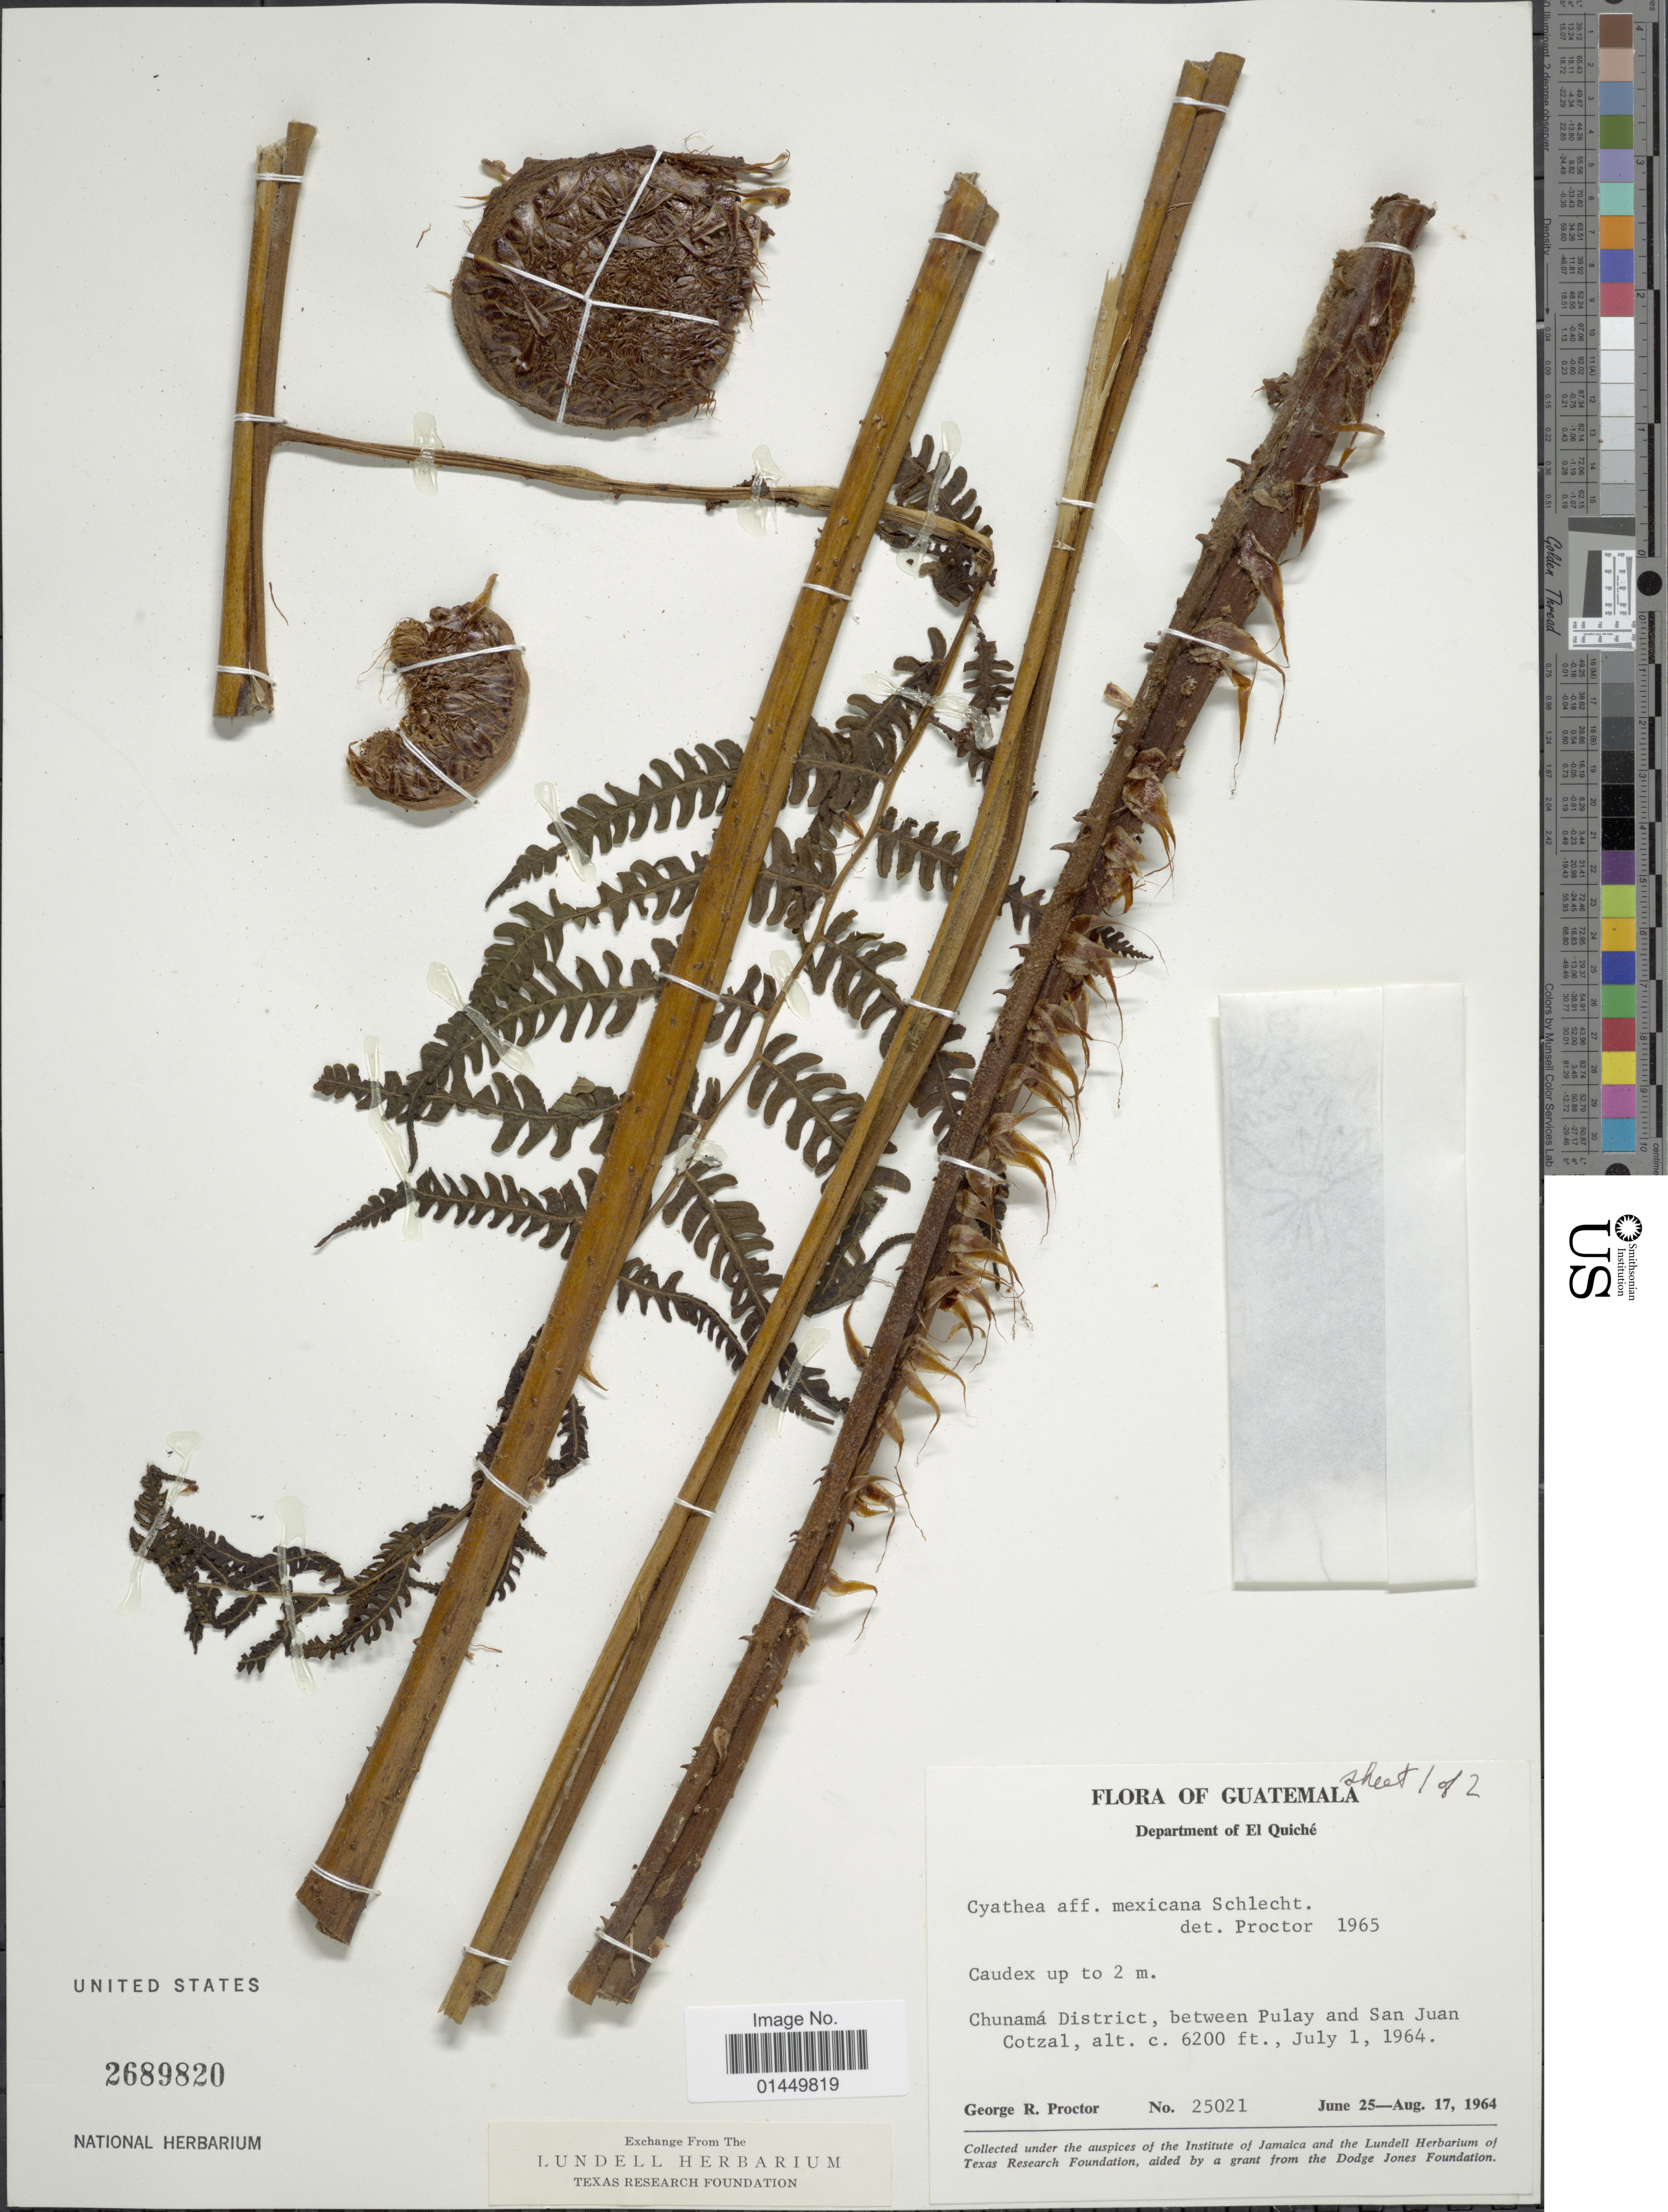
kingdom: Plantae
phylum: Tracheophyta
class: Polypodiopsida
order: Cyatheales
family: Cyatheaceae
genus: Cyathea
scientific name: Cyathea sp.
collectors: G. R. Proctor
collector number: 25021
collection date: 1964-06-25/1964-08-17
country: Guatemala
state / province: El Quiché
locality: Department of El Quiche, Chunama District, between Pulay and San Juan Cotzal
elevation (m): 1890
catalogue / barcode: US 2689820